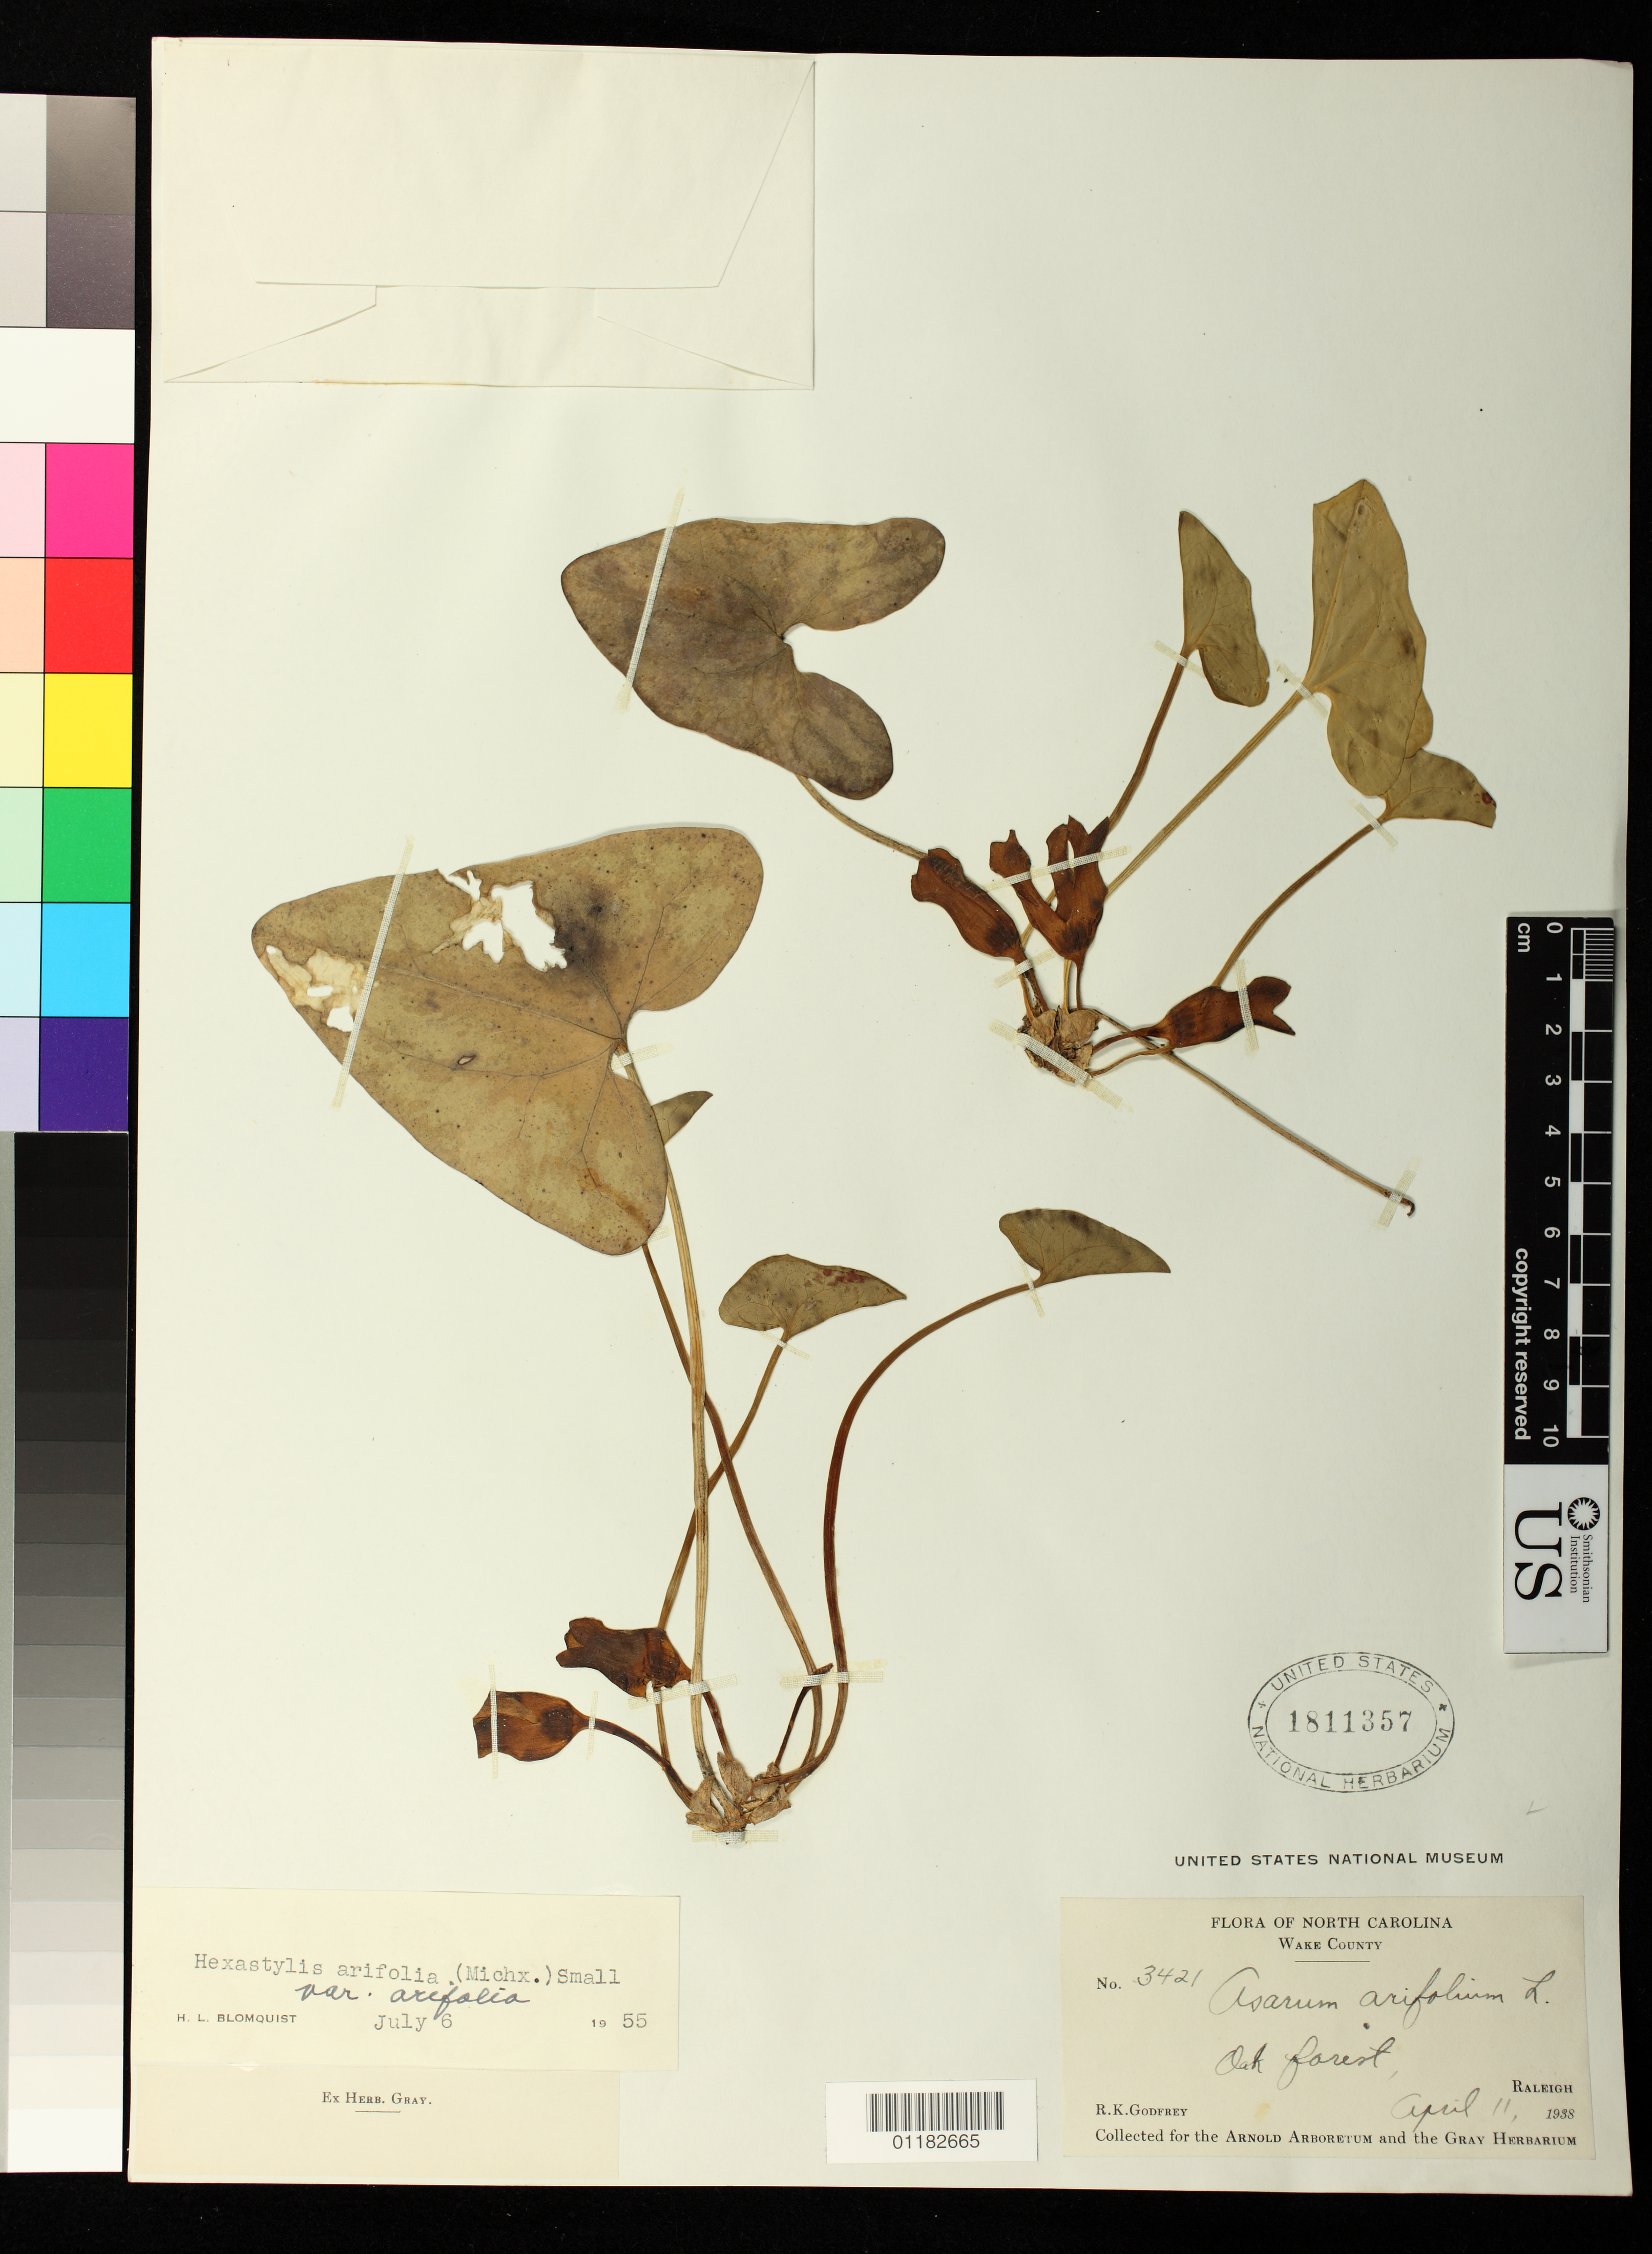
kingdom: Plantae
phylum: Tracheophyta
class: Magnoliopsida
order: Piperales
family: Aristolochiaceae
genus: Hexastylis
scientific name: Hexastylis arifolia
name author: (Michx.) Small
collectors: R. K. Godfrey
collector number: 3421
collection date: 1938-04-11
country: United States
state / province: North Carolina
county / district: Wake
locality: Raleigh, Wake County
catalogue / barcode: US 1811357